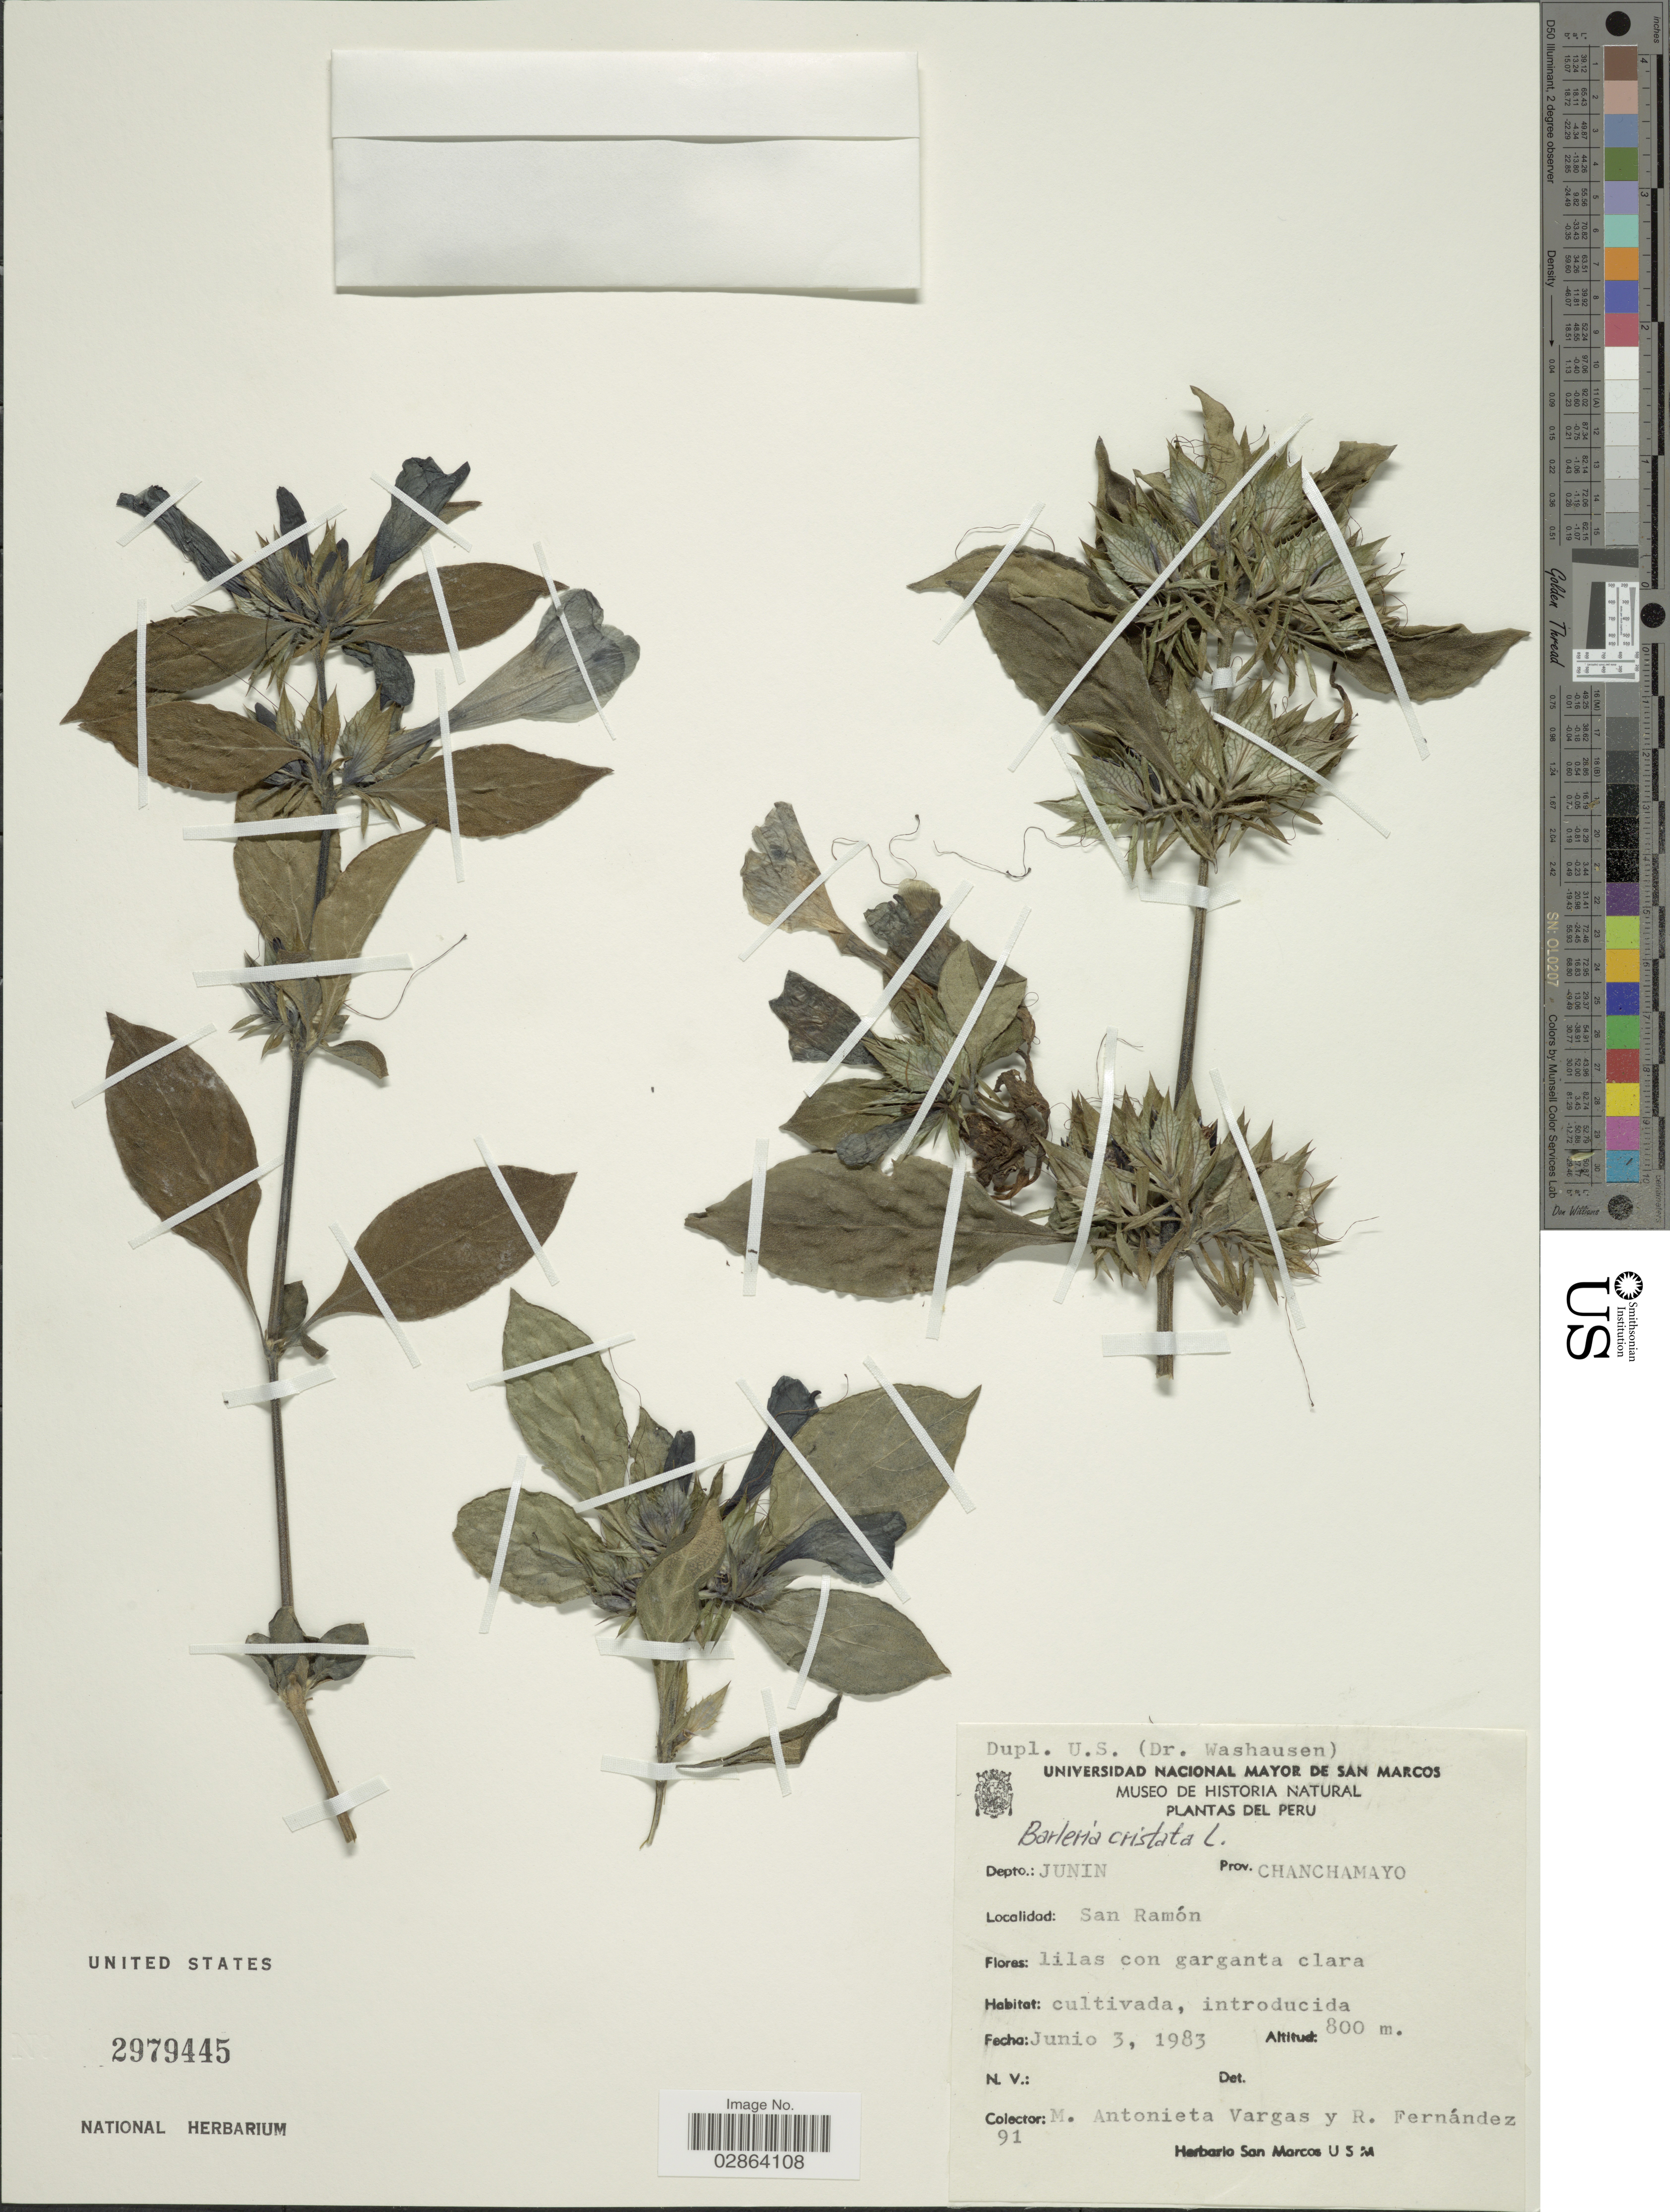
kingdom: Plantae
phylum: Tracheophyta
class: Magnoliopsida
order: Lamiales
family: Acanthaceae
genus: Barleria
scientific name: Barleria cristata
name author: L.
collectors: M. Vargas & R. Fernández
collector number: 91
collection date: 1983-06-03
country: Peru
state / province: Junín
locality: Depto.: Junin, Prov. Chanchamayo, San Ramón.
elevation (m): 800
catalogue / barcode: US 2979445